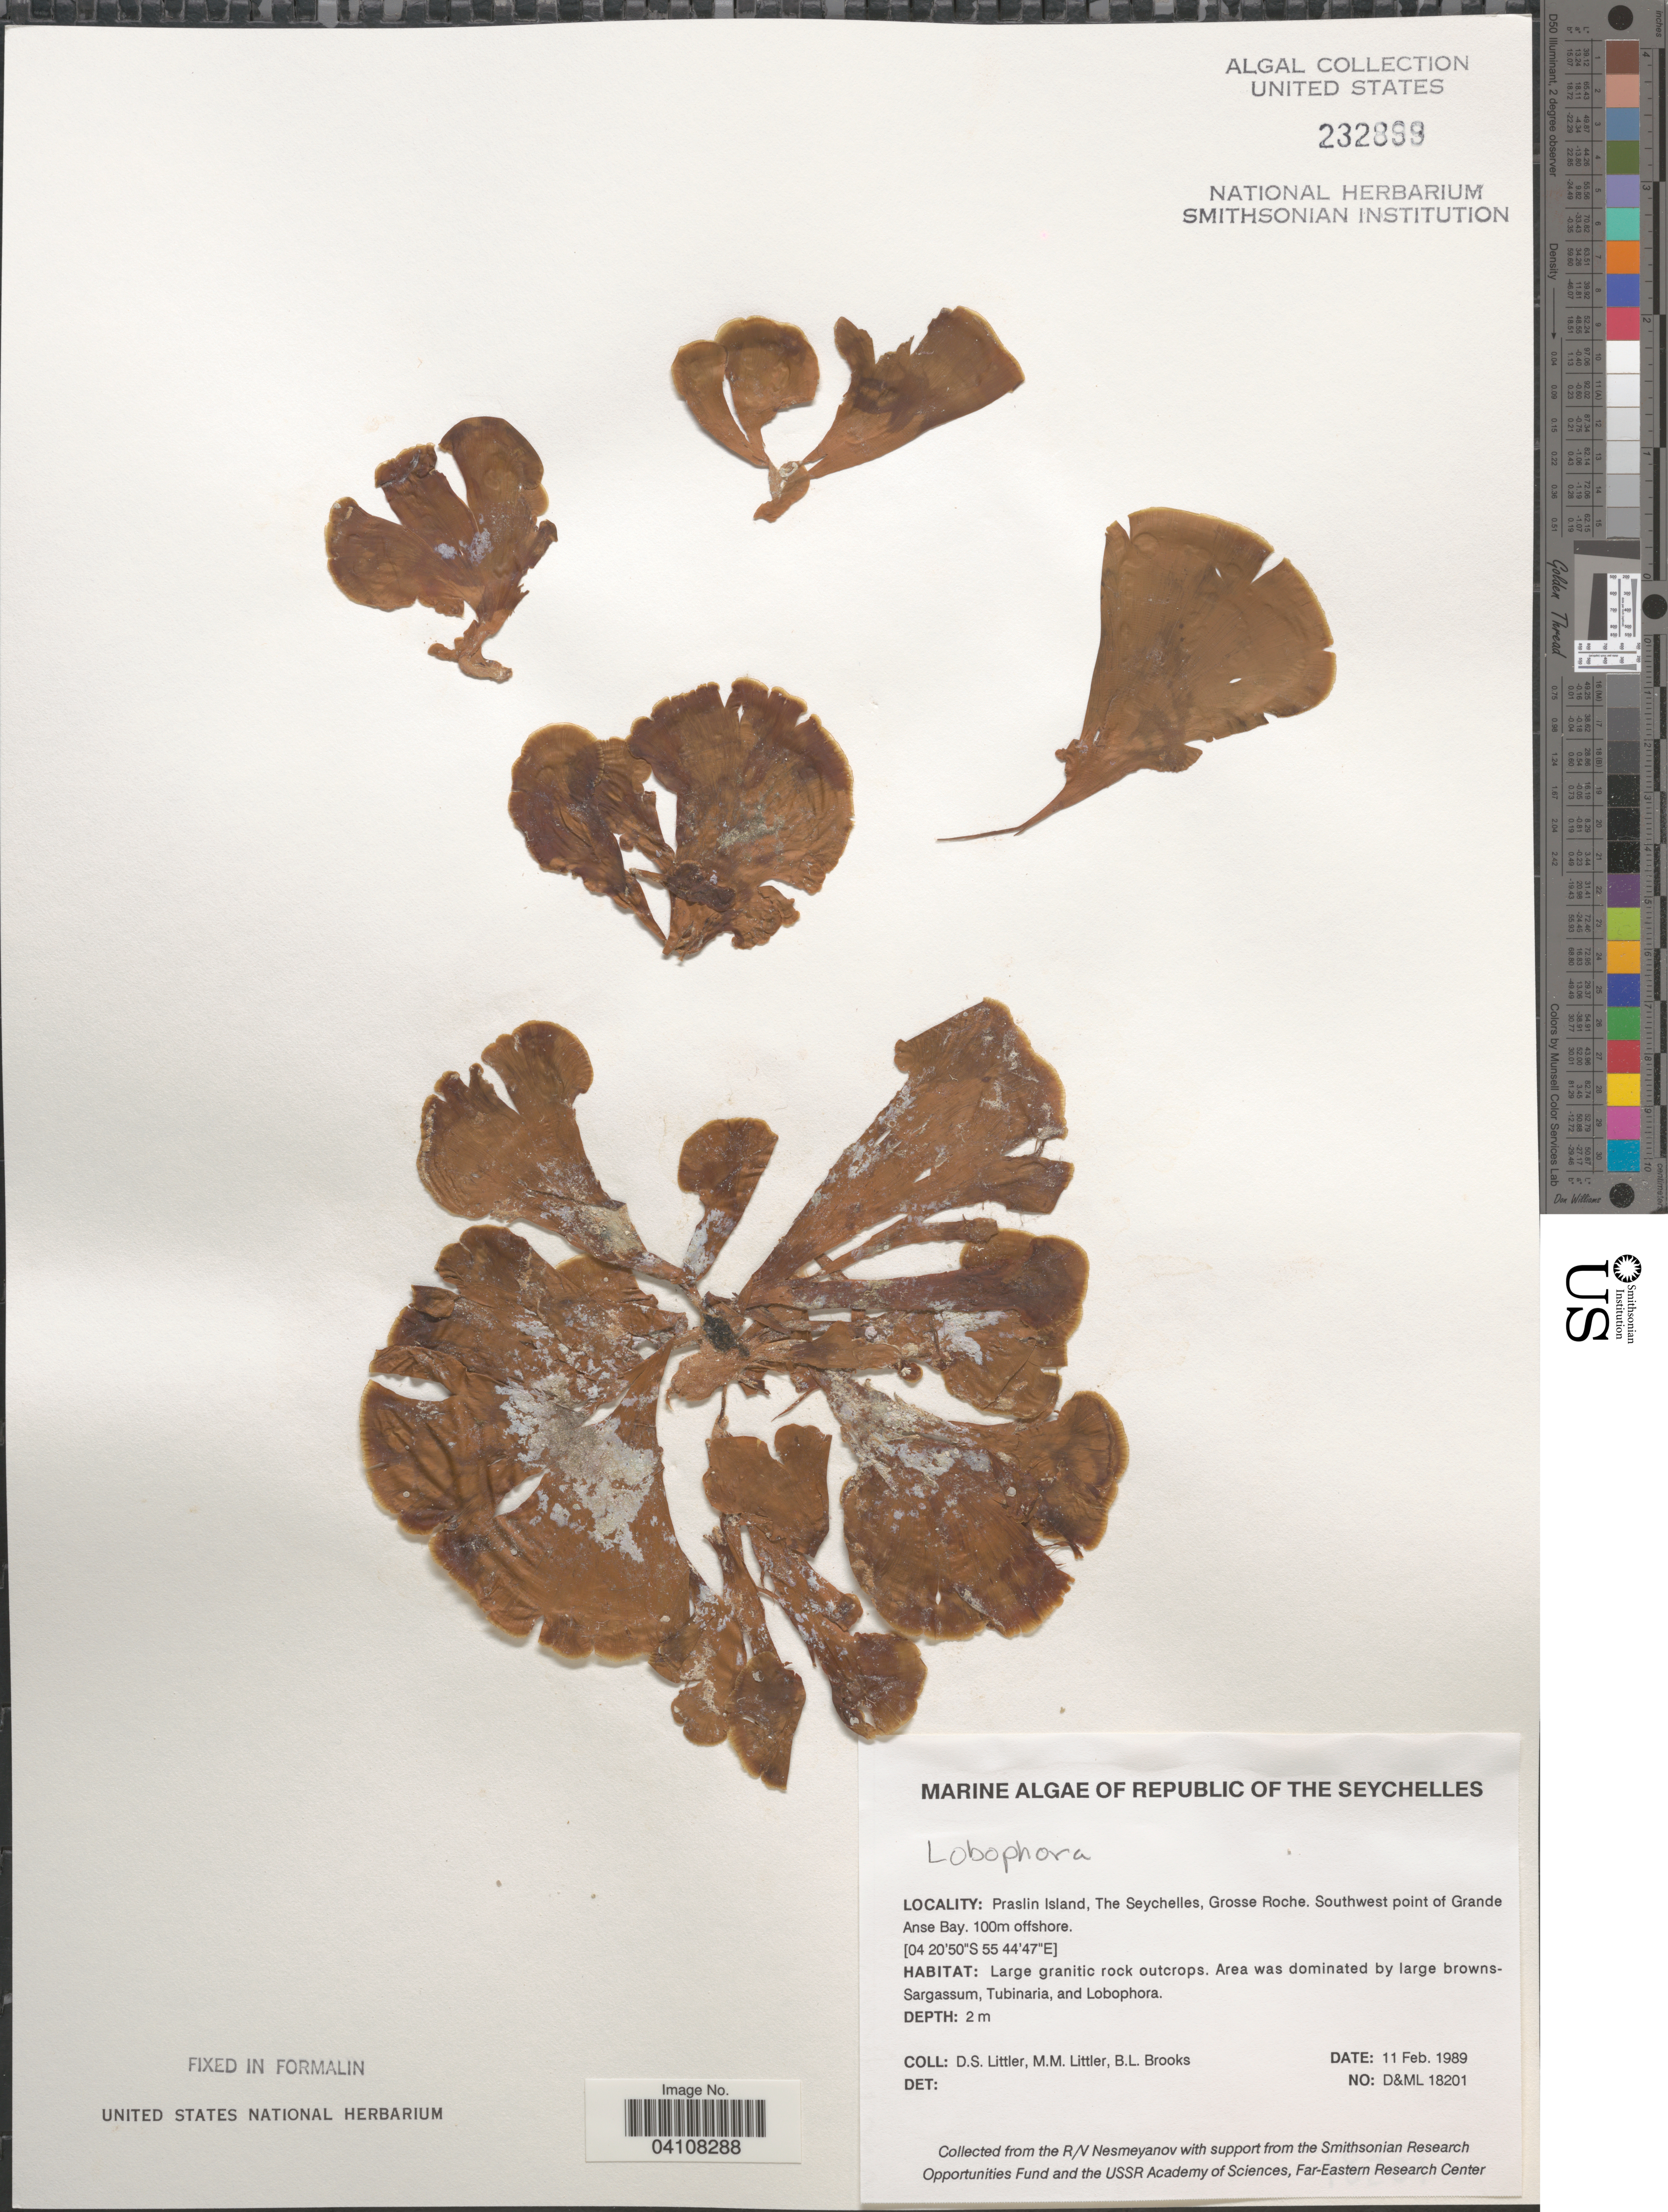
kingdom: Chromista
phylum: Ochrophyta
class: Phaeophyceae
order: Dictyotales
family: Dictyotaceae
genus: Lobophora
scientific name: Lobophora sp.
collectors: D. S. Littler & B. Brooks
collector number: D&ML18201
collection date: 1989-02-11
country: Seychelles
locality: Republic of The Seychelles. Praslin Island, Grosse Roche. Southwest point of Grande Anse Bay. 100m offshore.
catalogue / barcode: US 232899